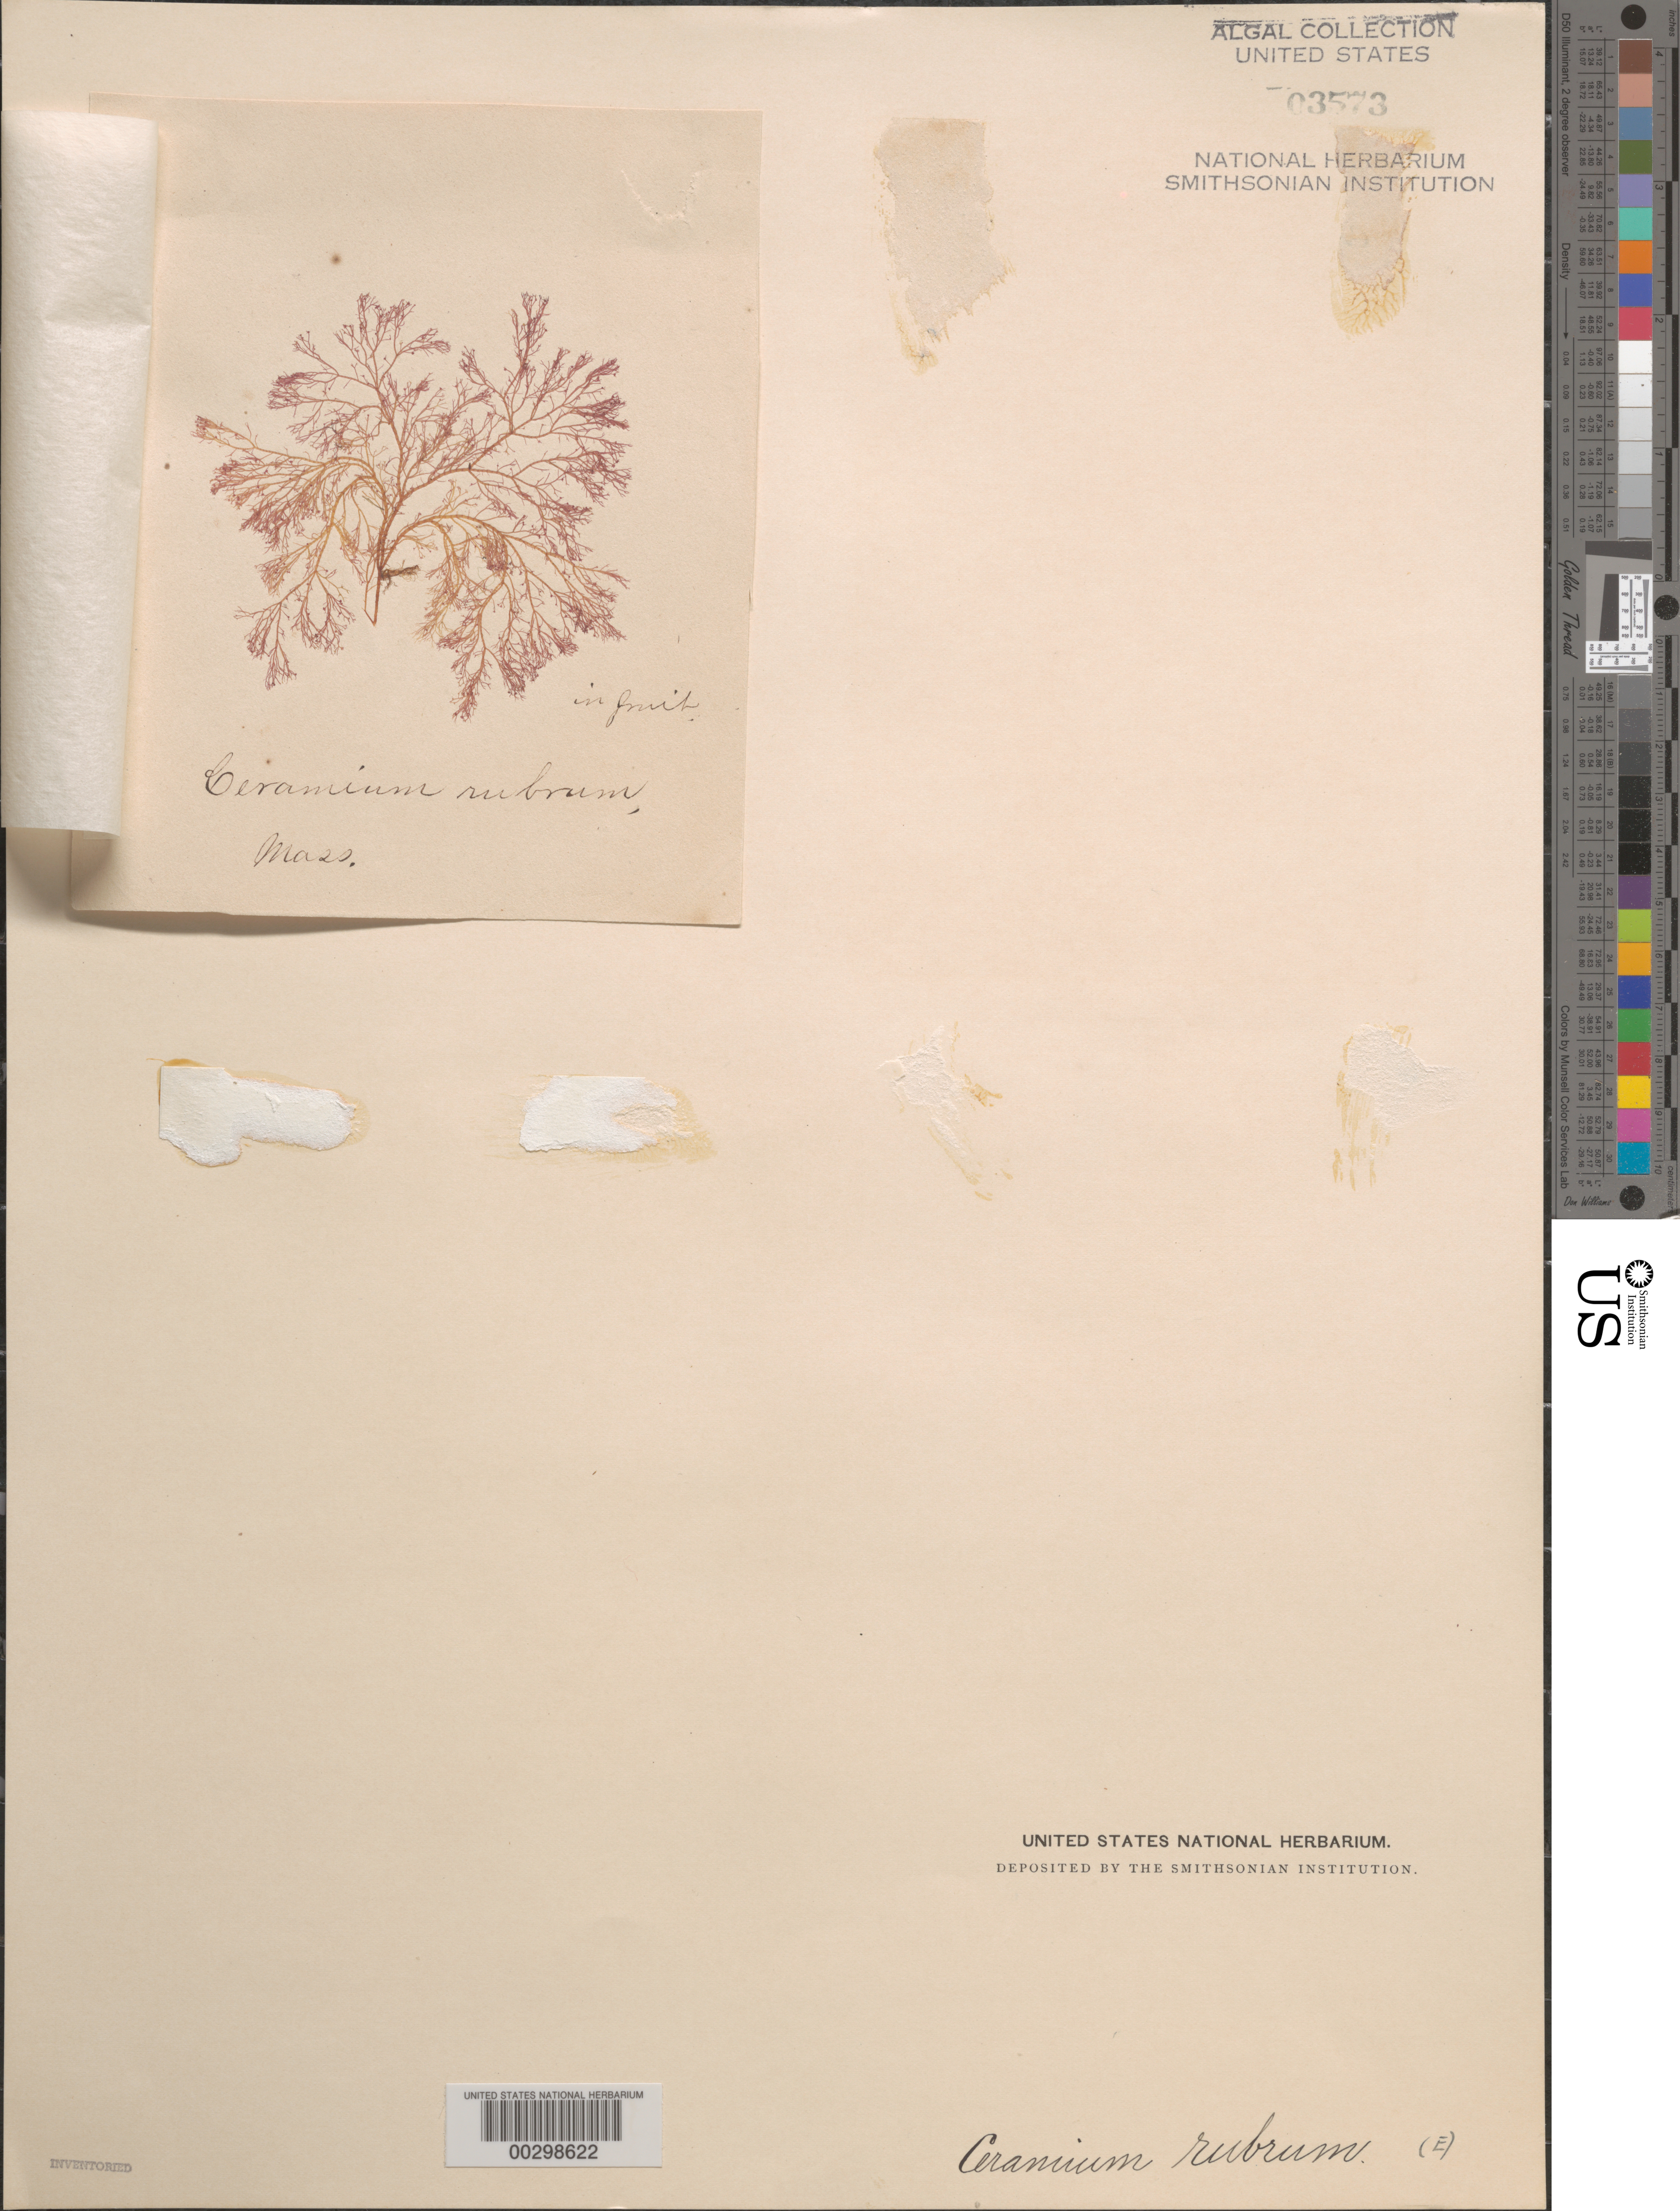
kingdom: Plantae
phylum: Rhodophyta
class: Florideophyceae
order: Ceramiales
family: Ceramiaceae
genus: Ceramium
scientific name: Ceramium rubrum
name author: C. Agardh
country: United States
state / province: Massachusetts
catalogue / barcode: US 3573